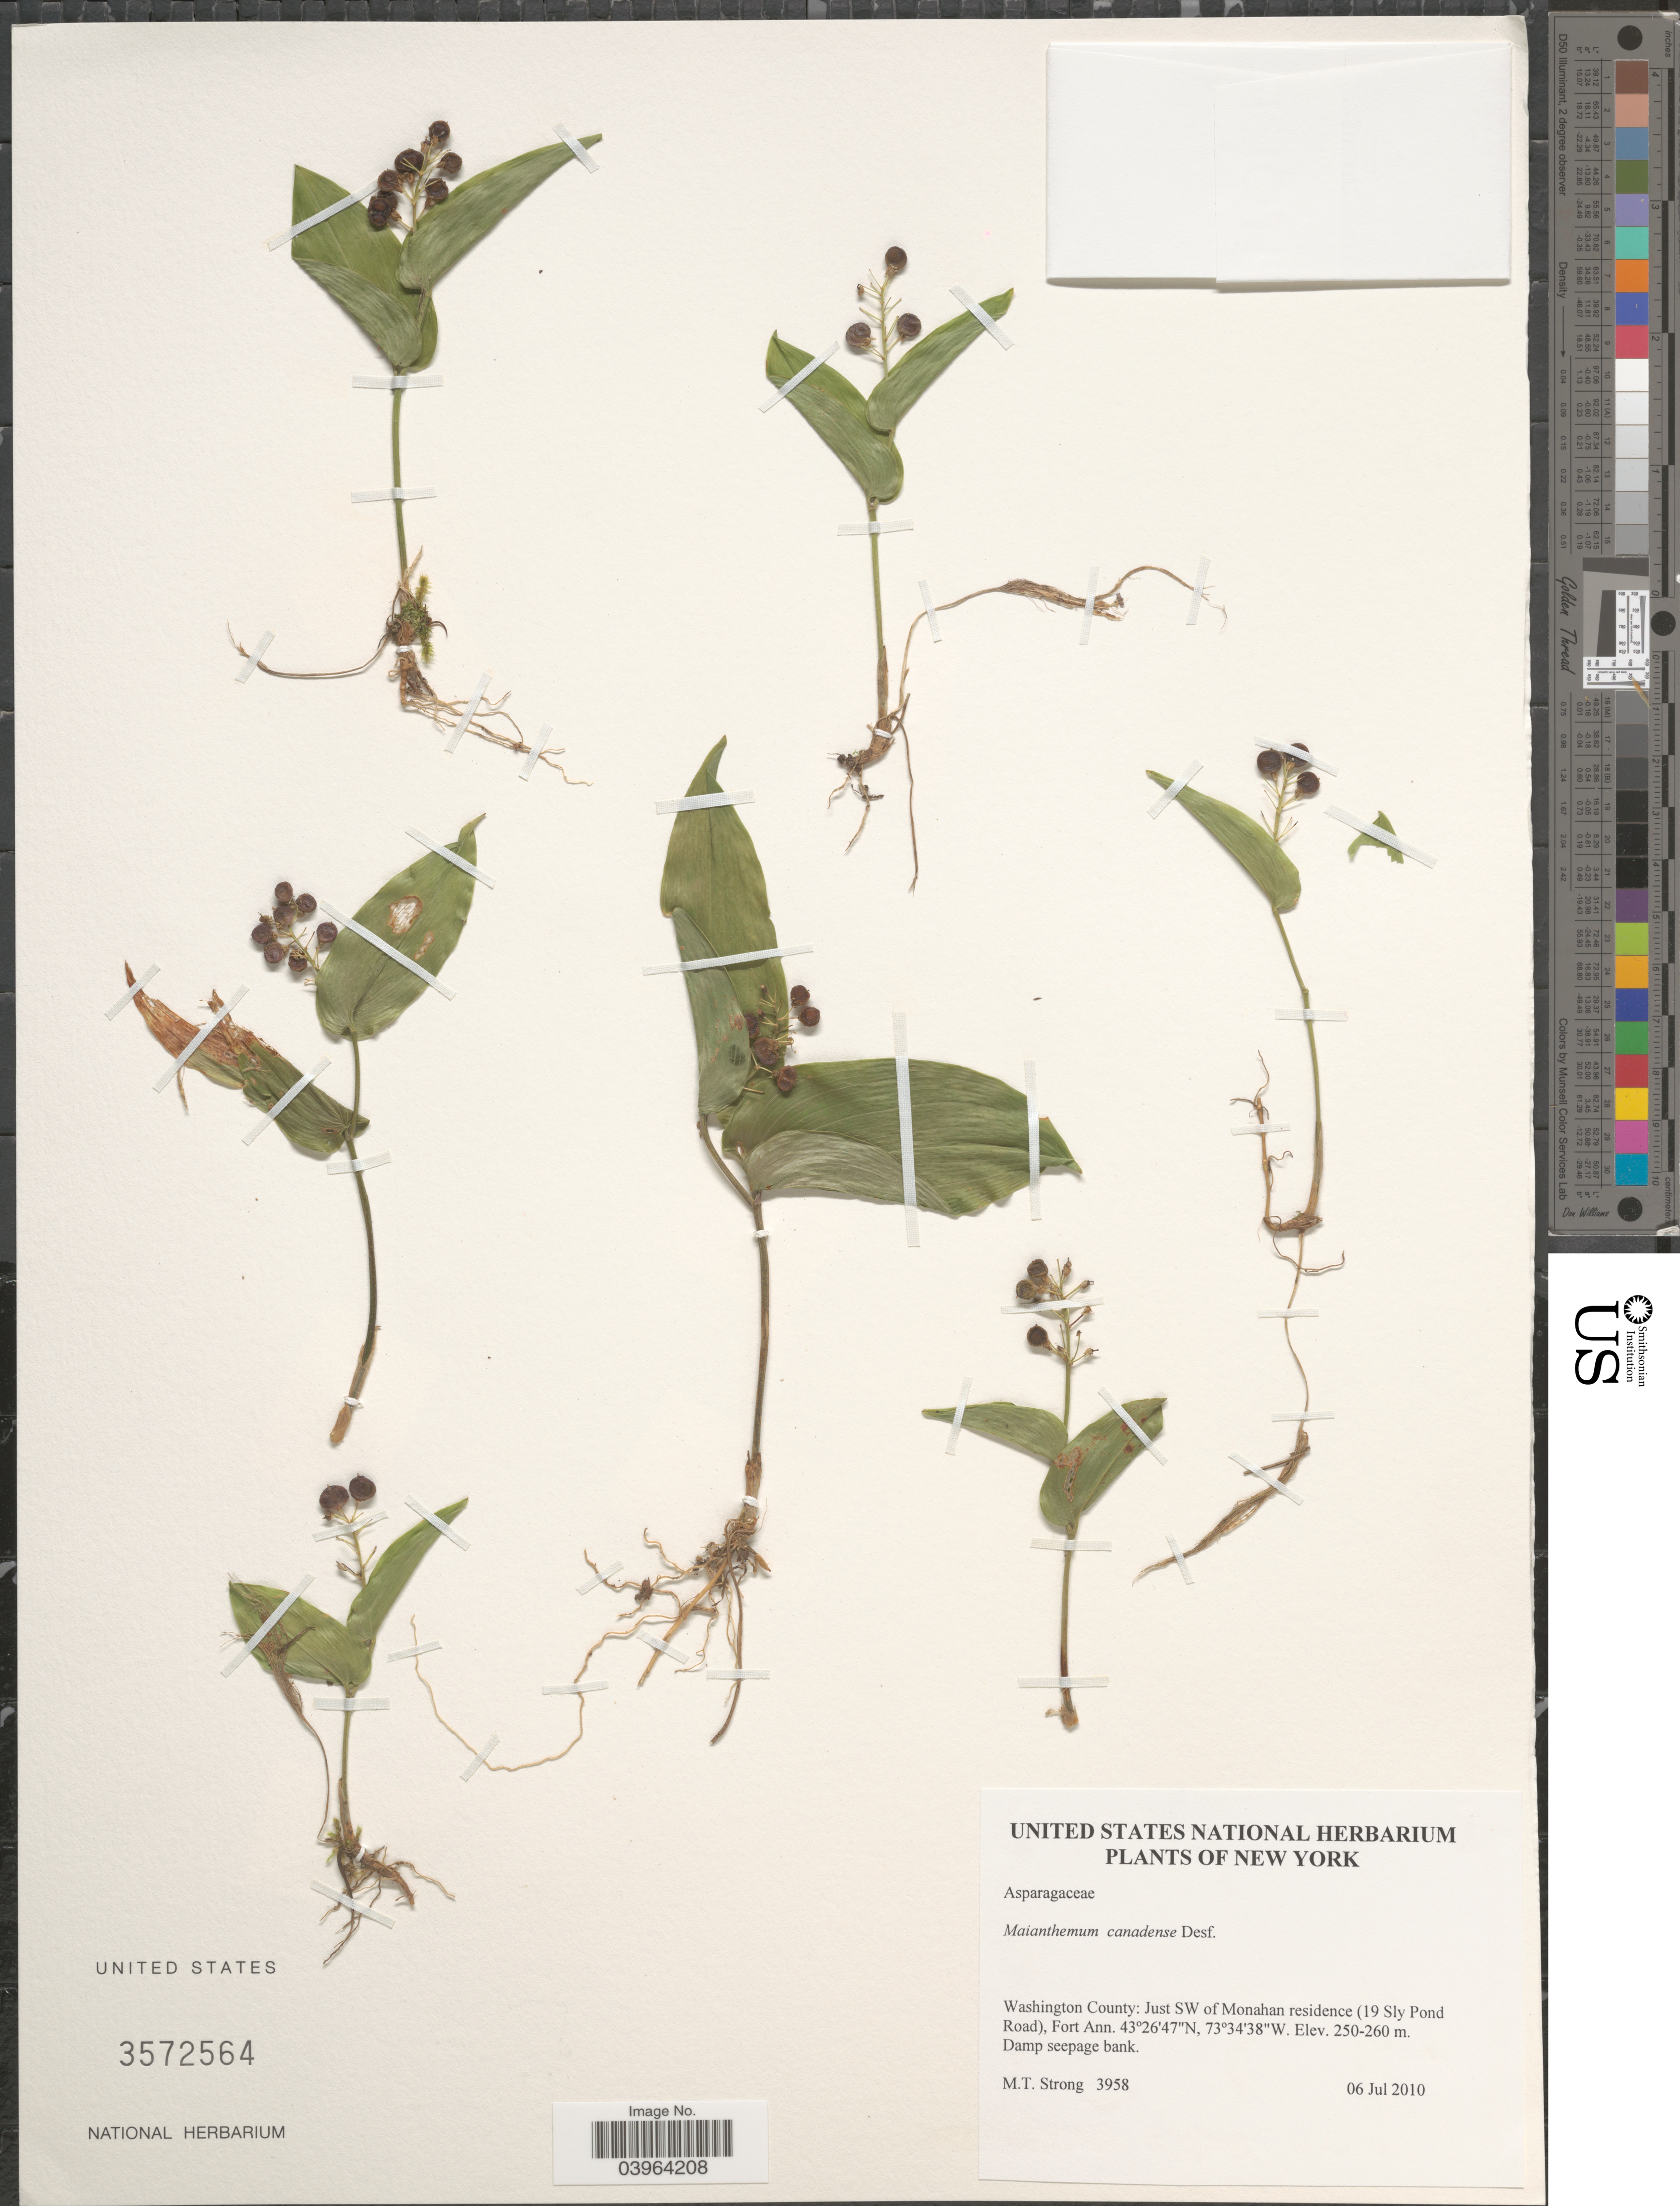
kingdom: Plantae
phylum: Tracheophyta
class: Liliopsida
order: Asparagales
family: Asparagaceae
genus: Maianthemum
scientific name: Maianthemum canadense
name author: Desf.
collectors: M. T. Strong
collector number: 3958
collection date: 2010-07-06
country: United States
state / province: New York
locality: Washington County: Just SW of Monahan residence (19 Sly Pond Road), Fort Ann.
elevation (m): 250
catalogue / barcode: US 3572564